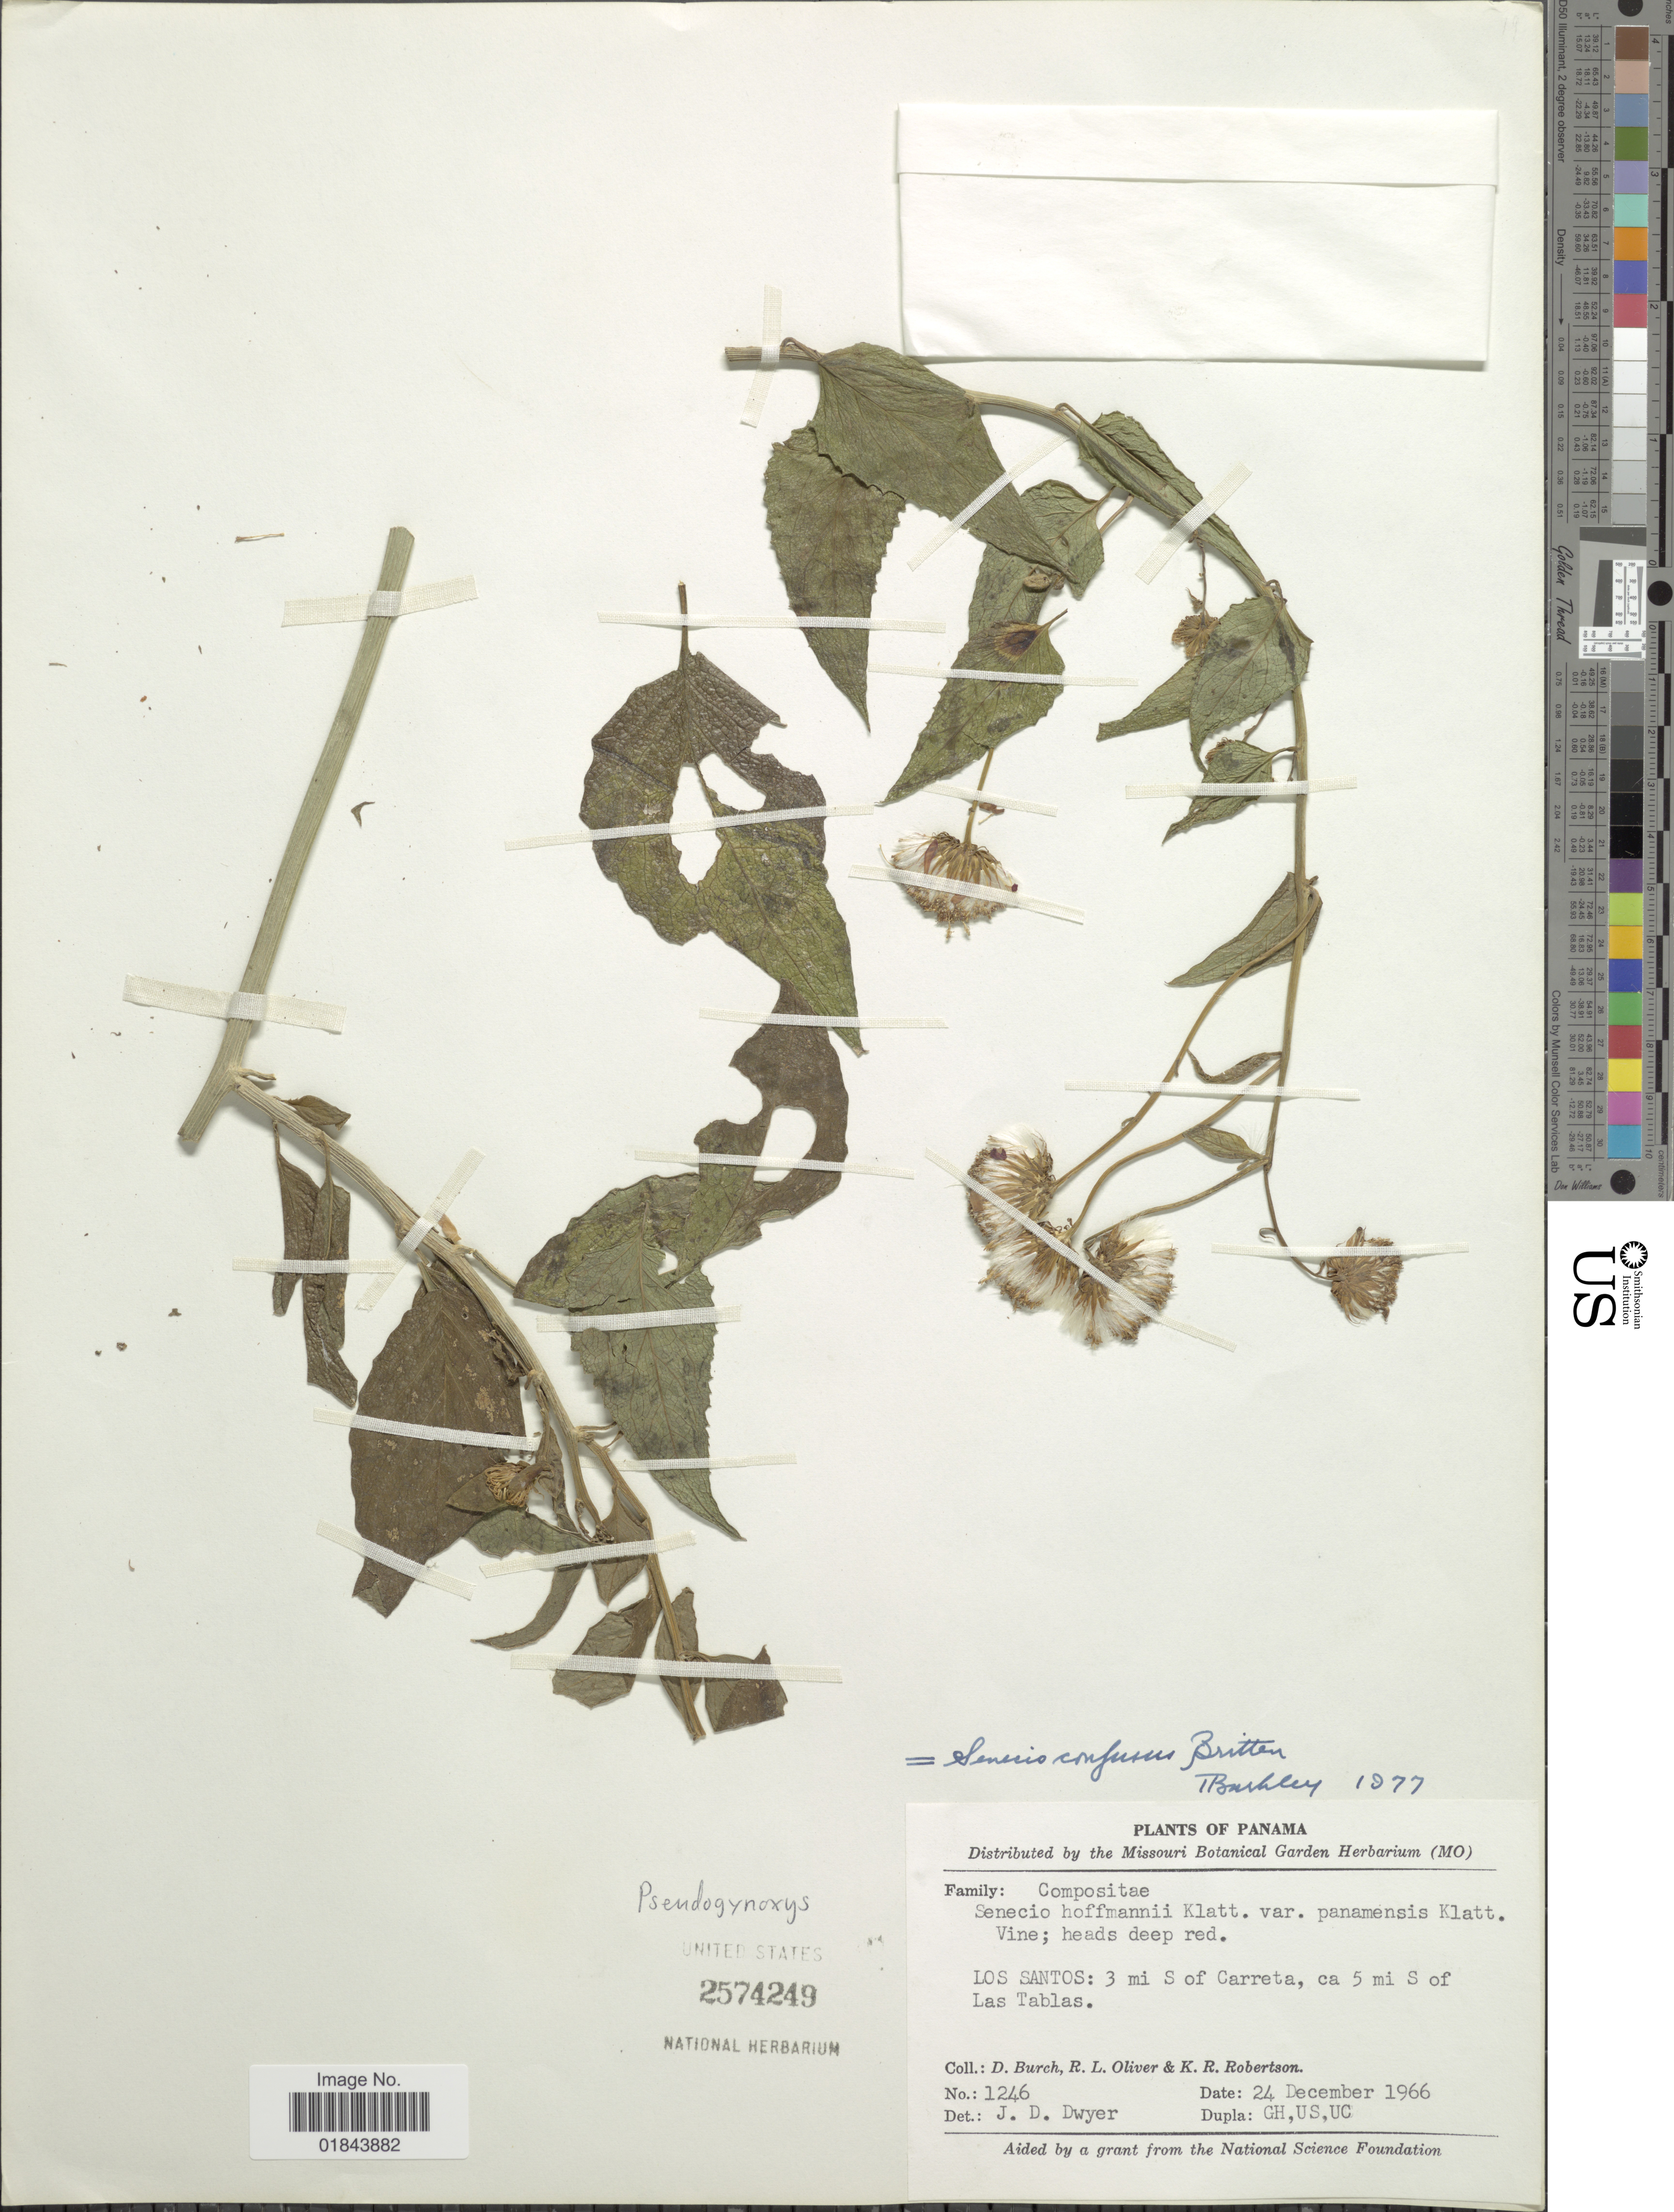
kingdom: Plantae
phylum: Tracheophyta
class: Magnoliopsida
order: Asterales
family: Asteraceae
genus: Pseudogynoxys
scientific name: Pseudogynoxys cummingii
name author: (Benth.) H. Rob. & Cuatrec.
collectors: D. Burch, R. Oliver & K. Robertson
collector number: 1246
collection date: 1966-12-24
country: Panama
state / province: Los Santos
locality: Los Santos: 3 mi S of Carretera, ca 5 mi S of Kas Tablas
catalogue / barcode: US 2574249